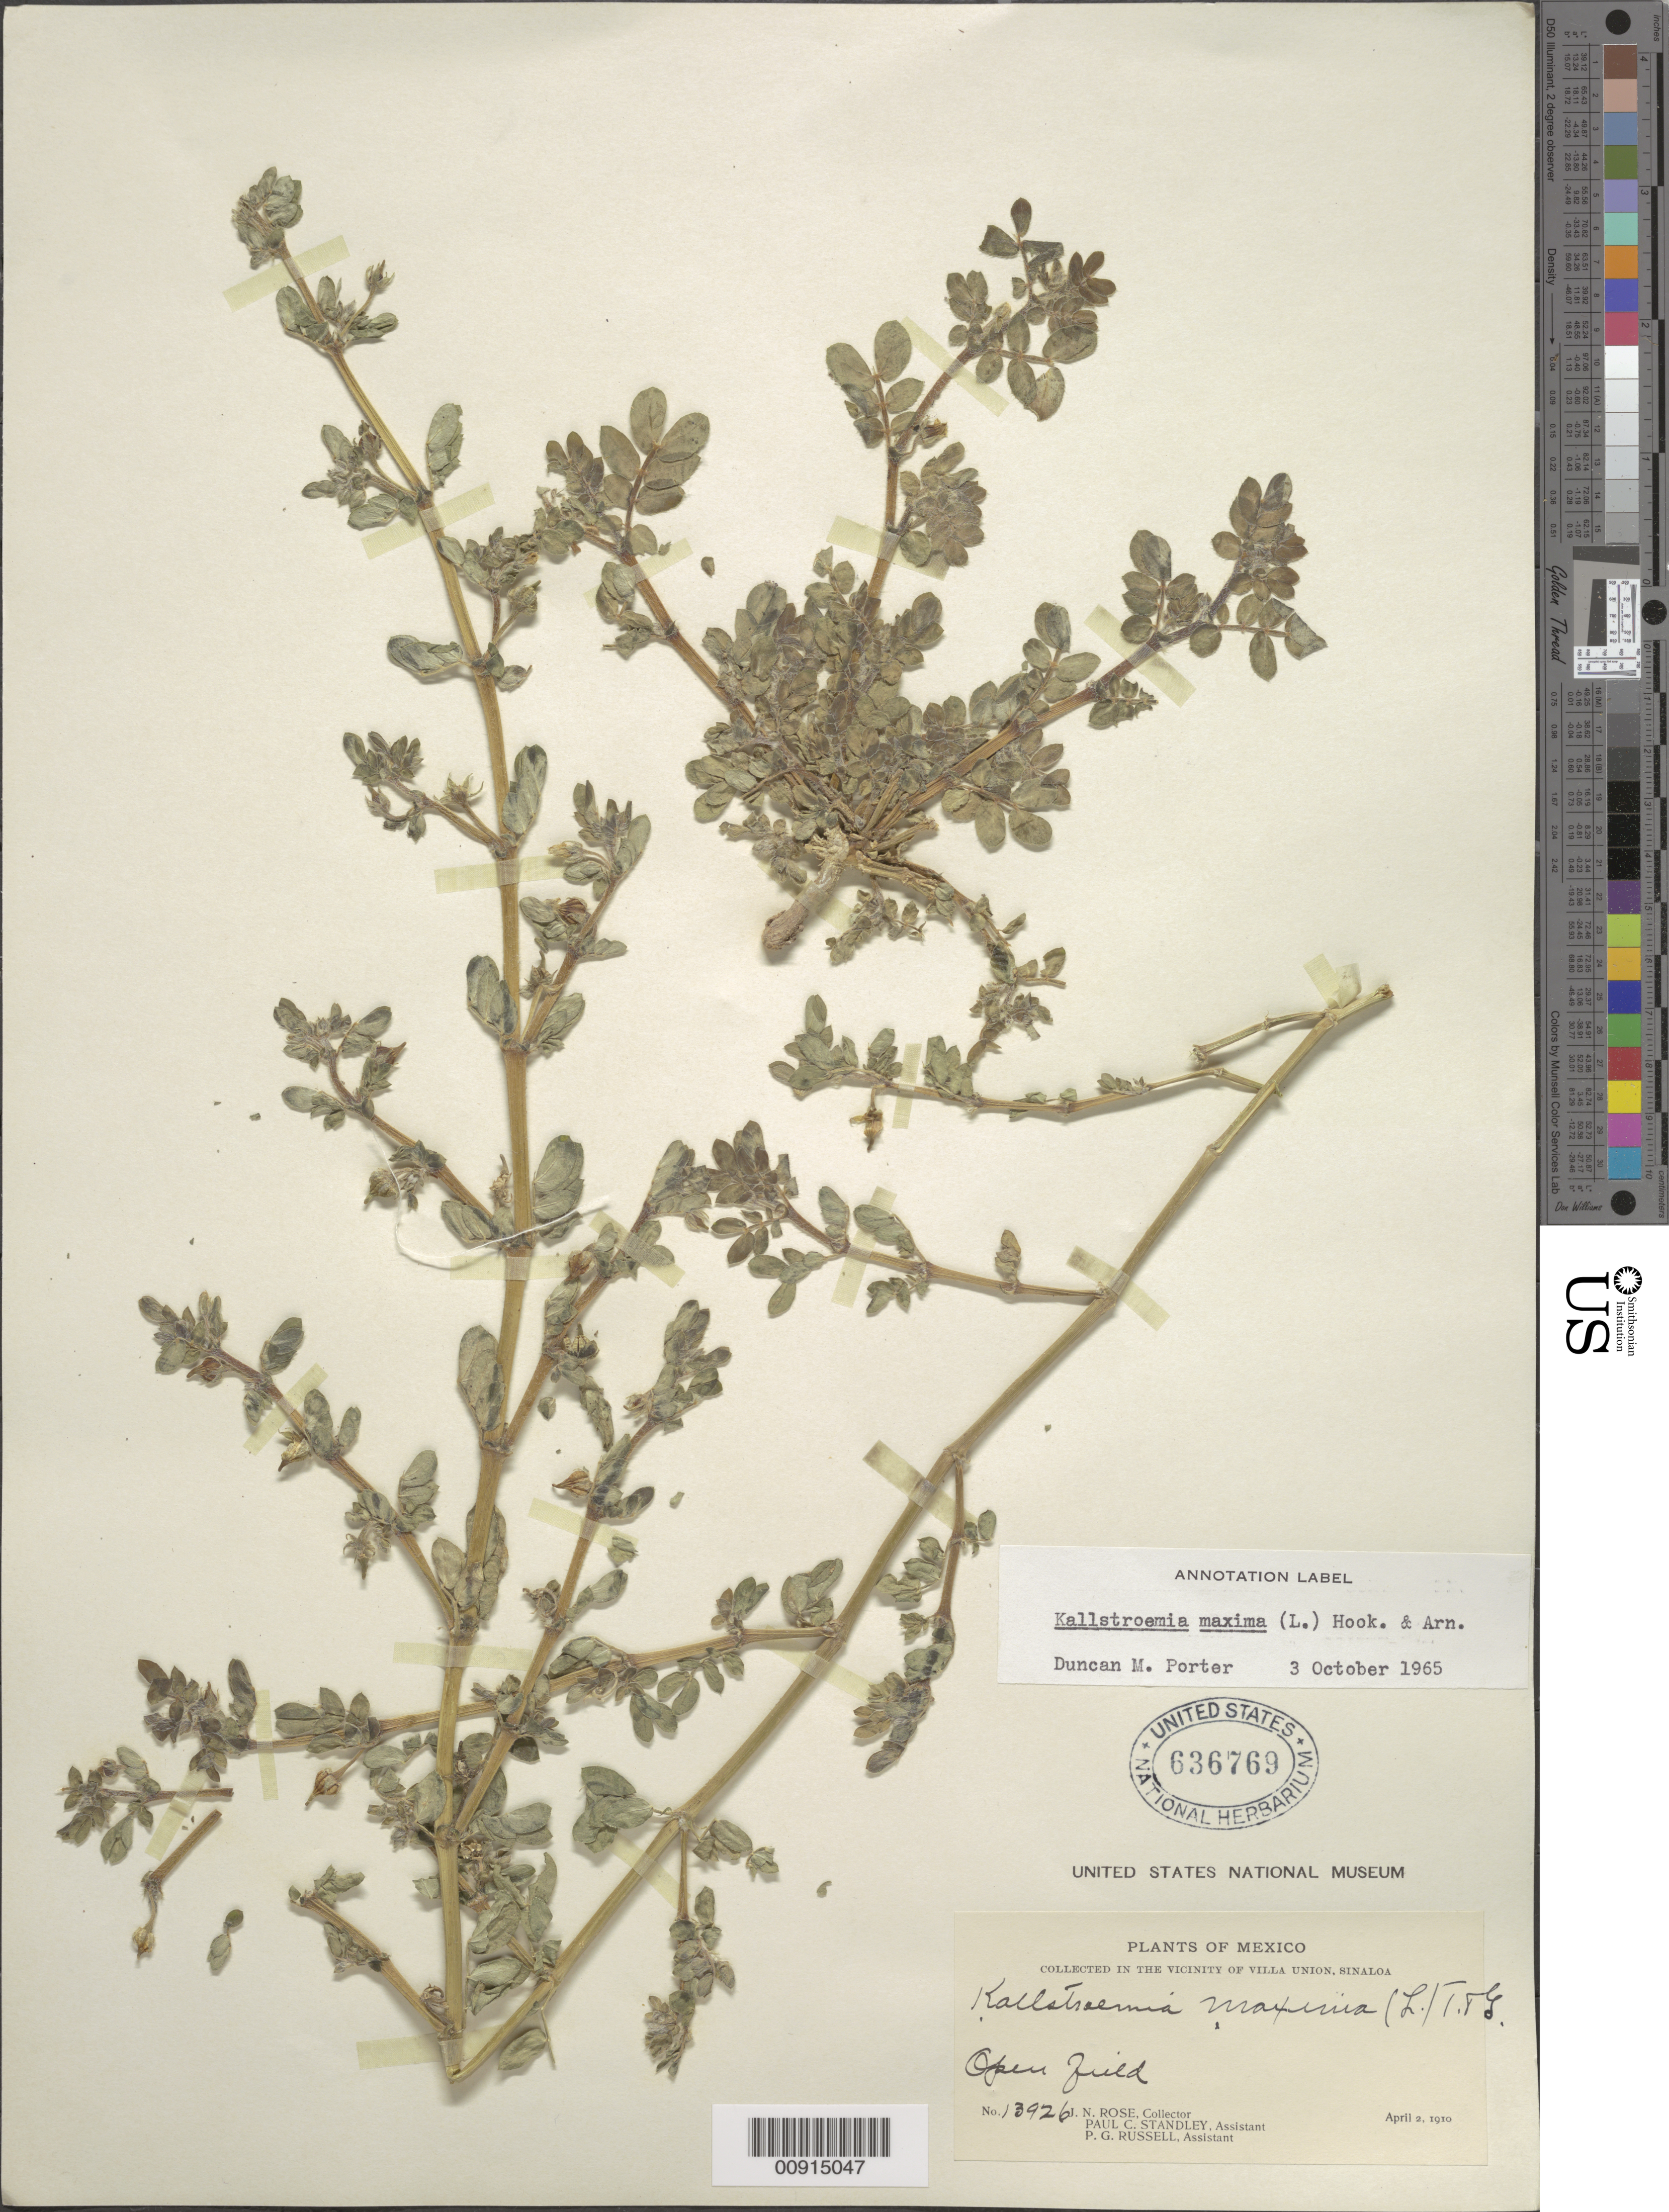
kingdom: Plantae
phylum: Tracheophyta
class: Magnoliopsida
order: Zygophyllales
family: Zygophyllaceae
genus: Kallstroemia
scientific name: Kallstroemia maxima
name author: (L.) Hook. & Arn.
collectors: J. N. Rose, P. C. Standley & P. G. Russell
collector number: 13926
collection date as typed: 02 Apr 1910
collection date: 1910-04-02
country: Mexico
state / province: Sinaloa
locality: Vicinity of Villa Union, State of Sinaloa.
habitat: Open field.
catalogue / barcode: US 636769